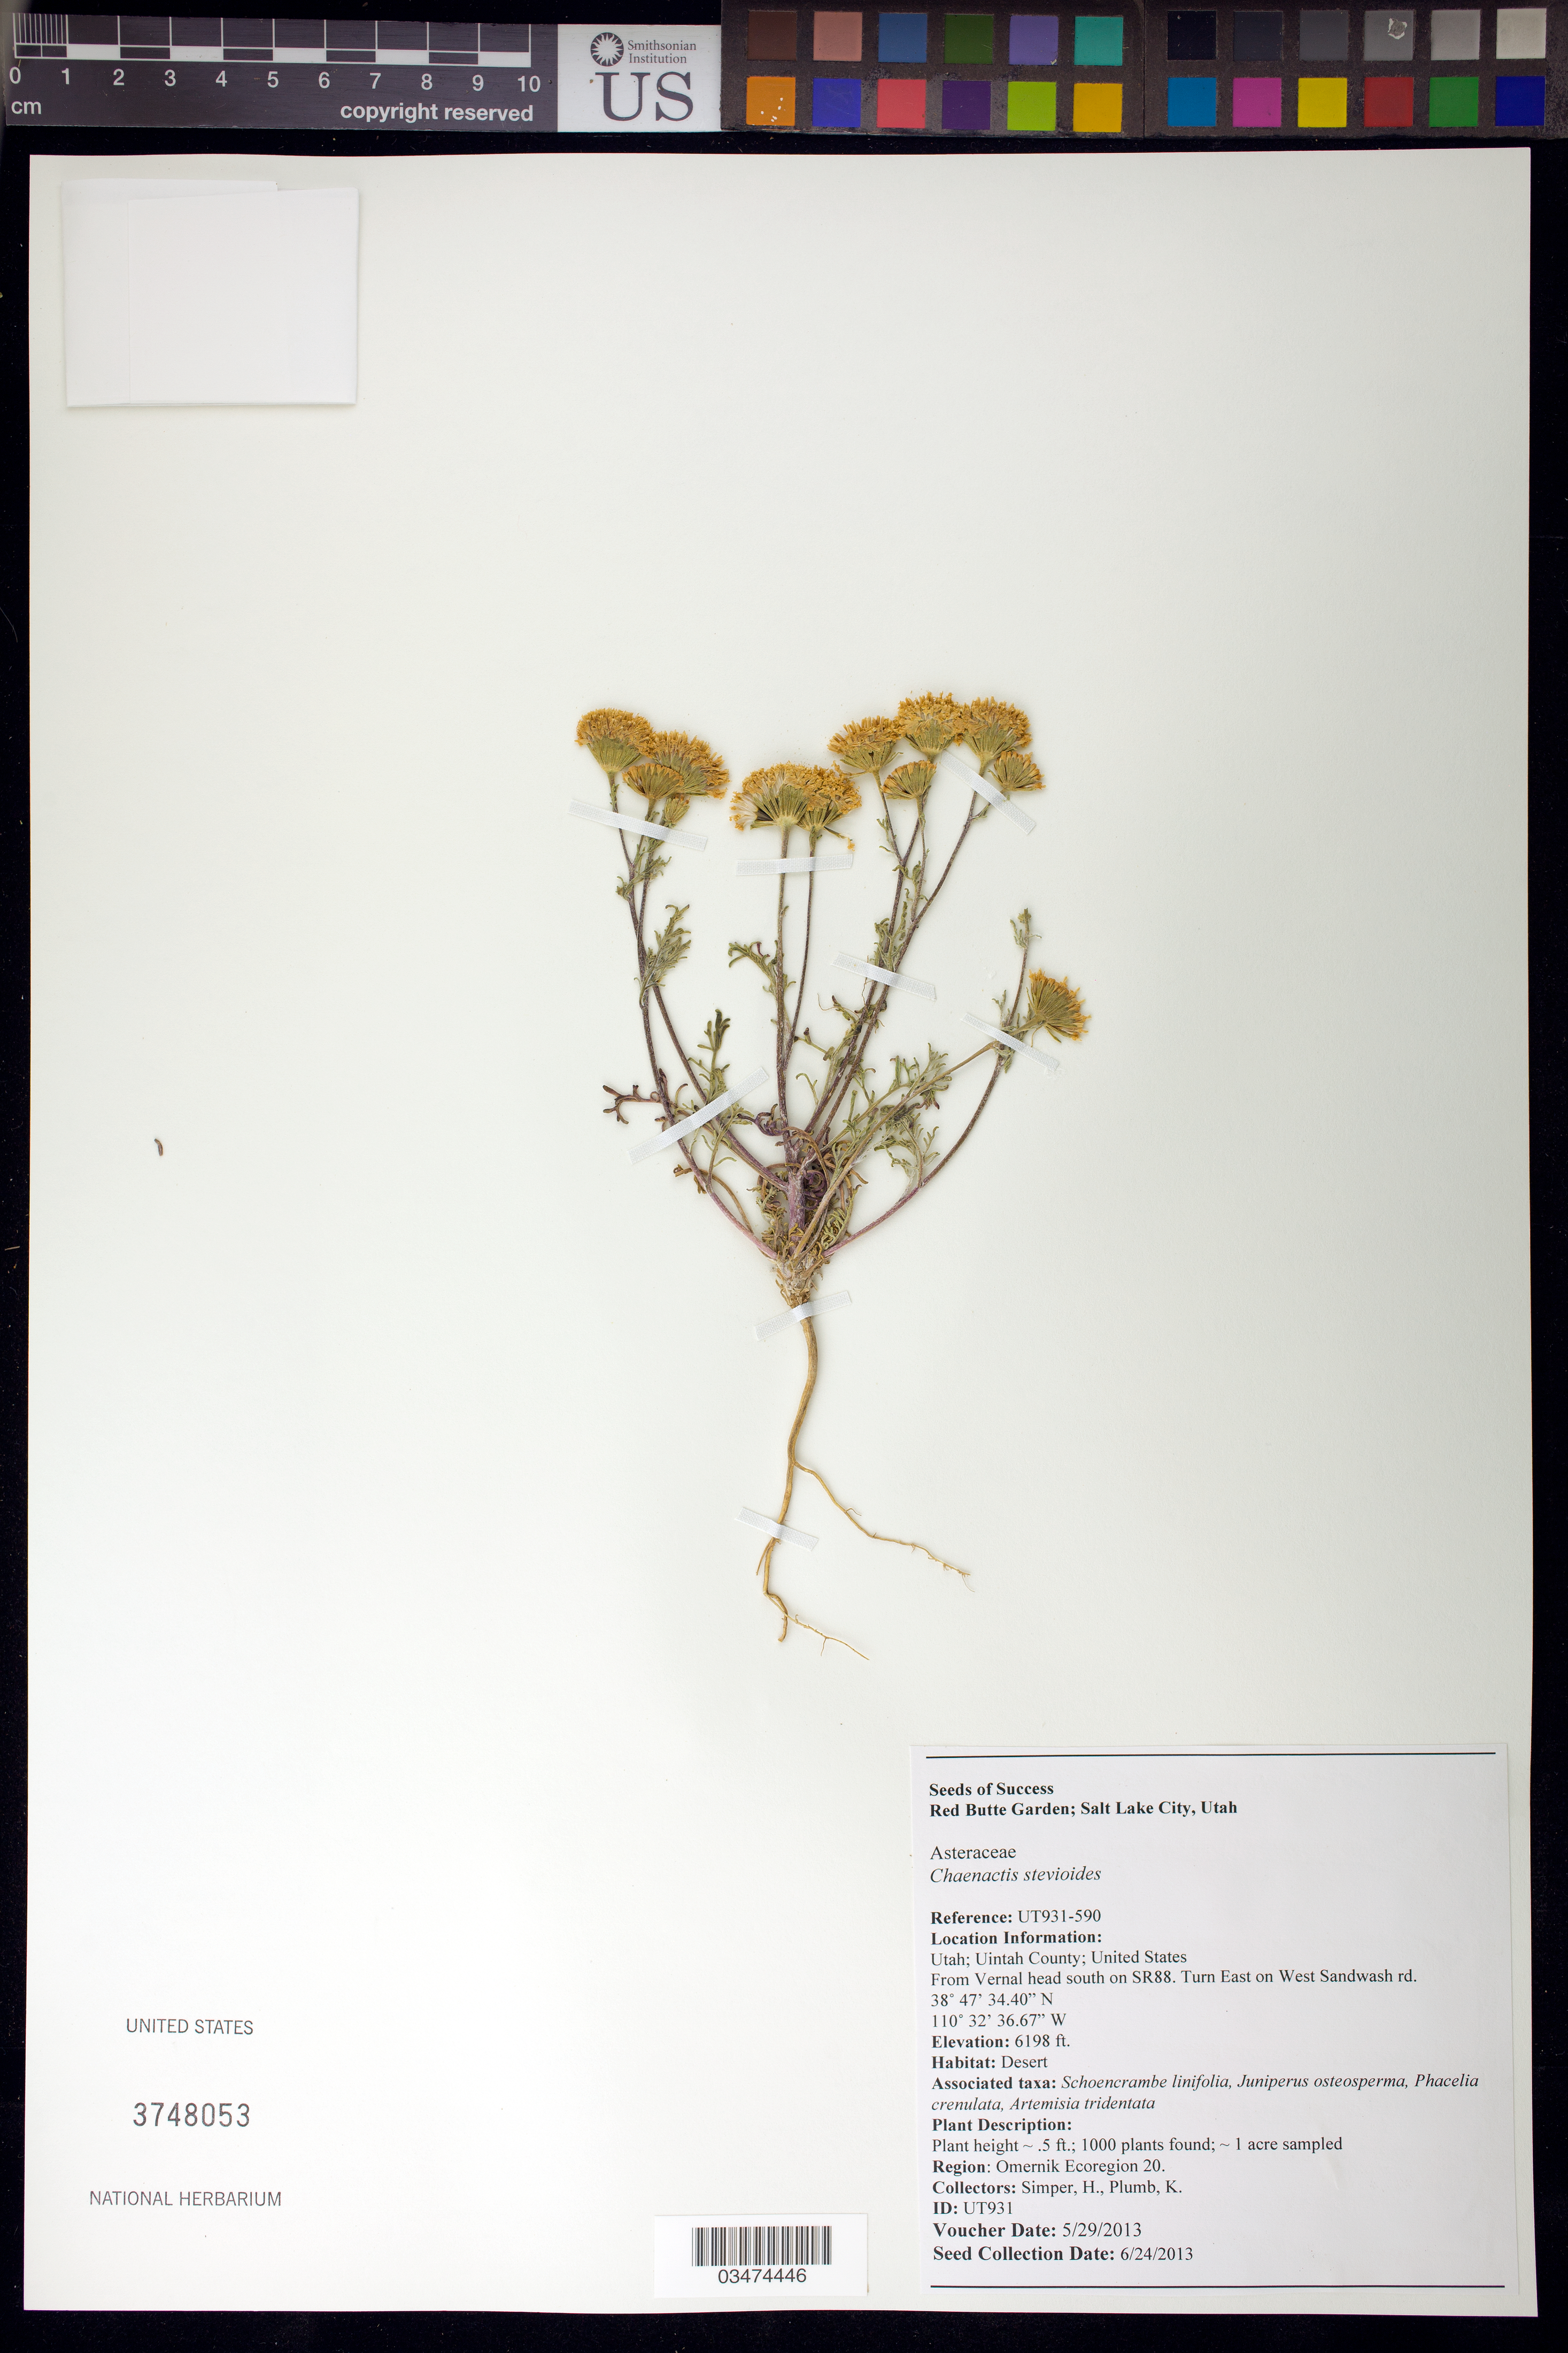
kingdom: Plantae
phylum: Tracheophyta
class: Magnoliopsida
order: Asterales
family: Asteraceae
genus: Chaenactis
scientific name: Chaenactis stevioides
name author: Hook. & Arn.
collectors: H. Simper & K. Plumb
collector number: UT931-590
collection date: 2013-05-29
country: United States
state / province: Utah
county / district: Uintah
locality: On West Sandwash rd.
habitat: Desert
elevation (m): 1889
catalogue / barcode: US 3748053